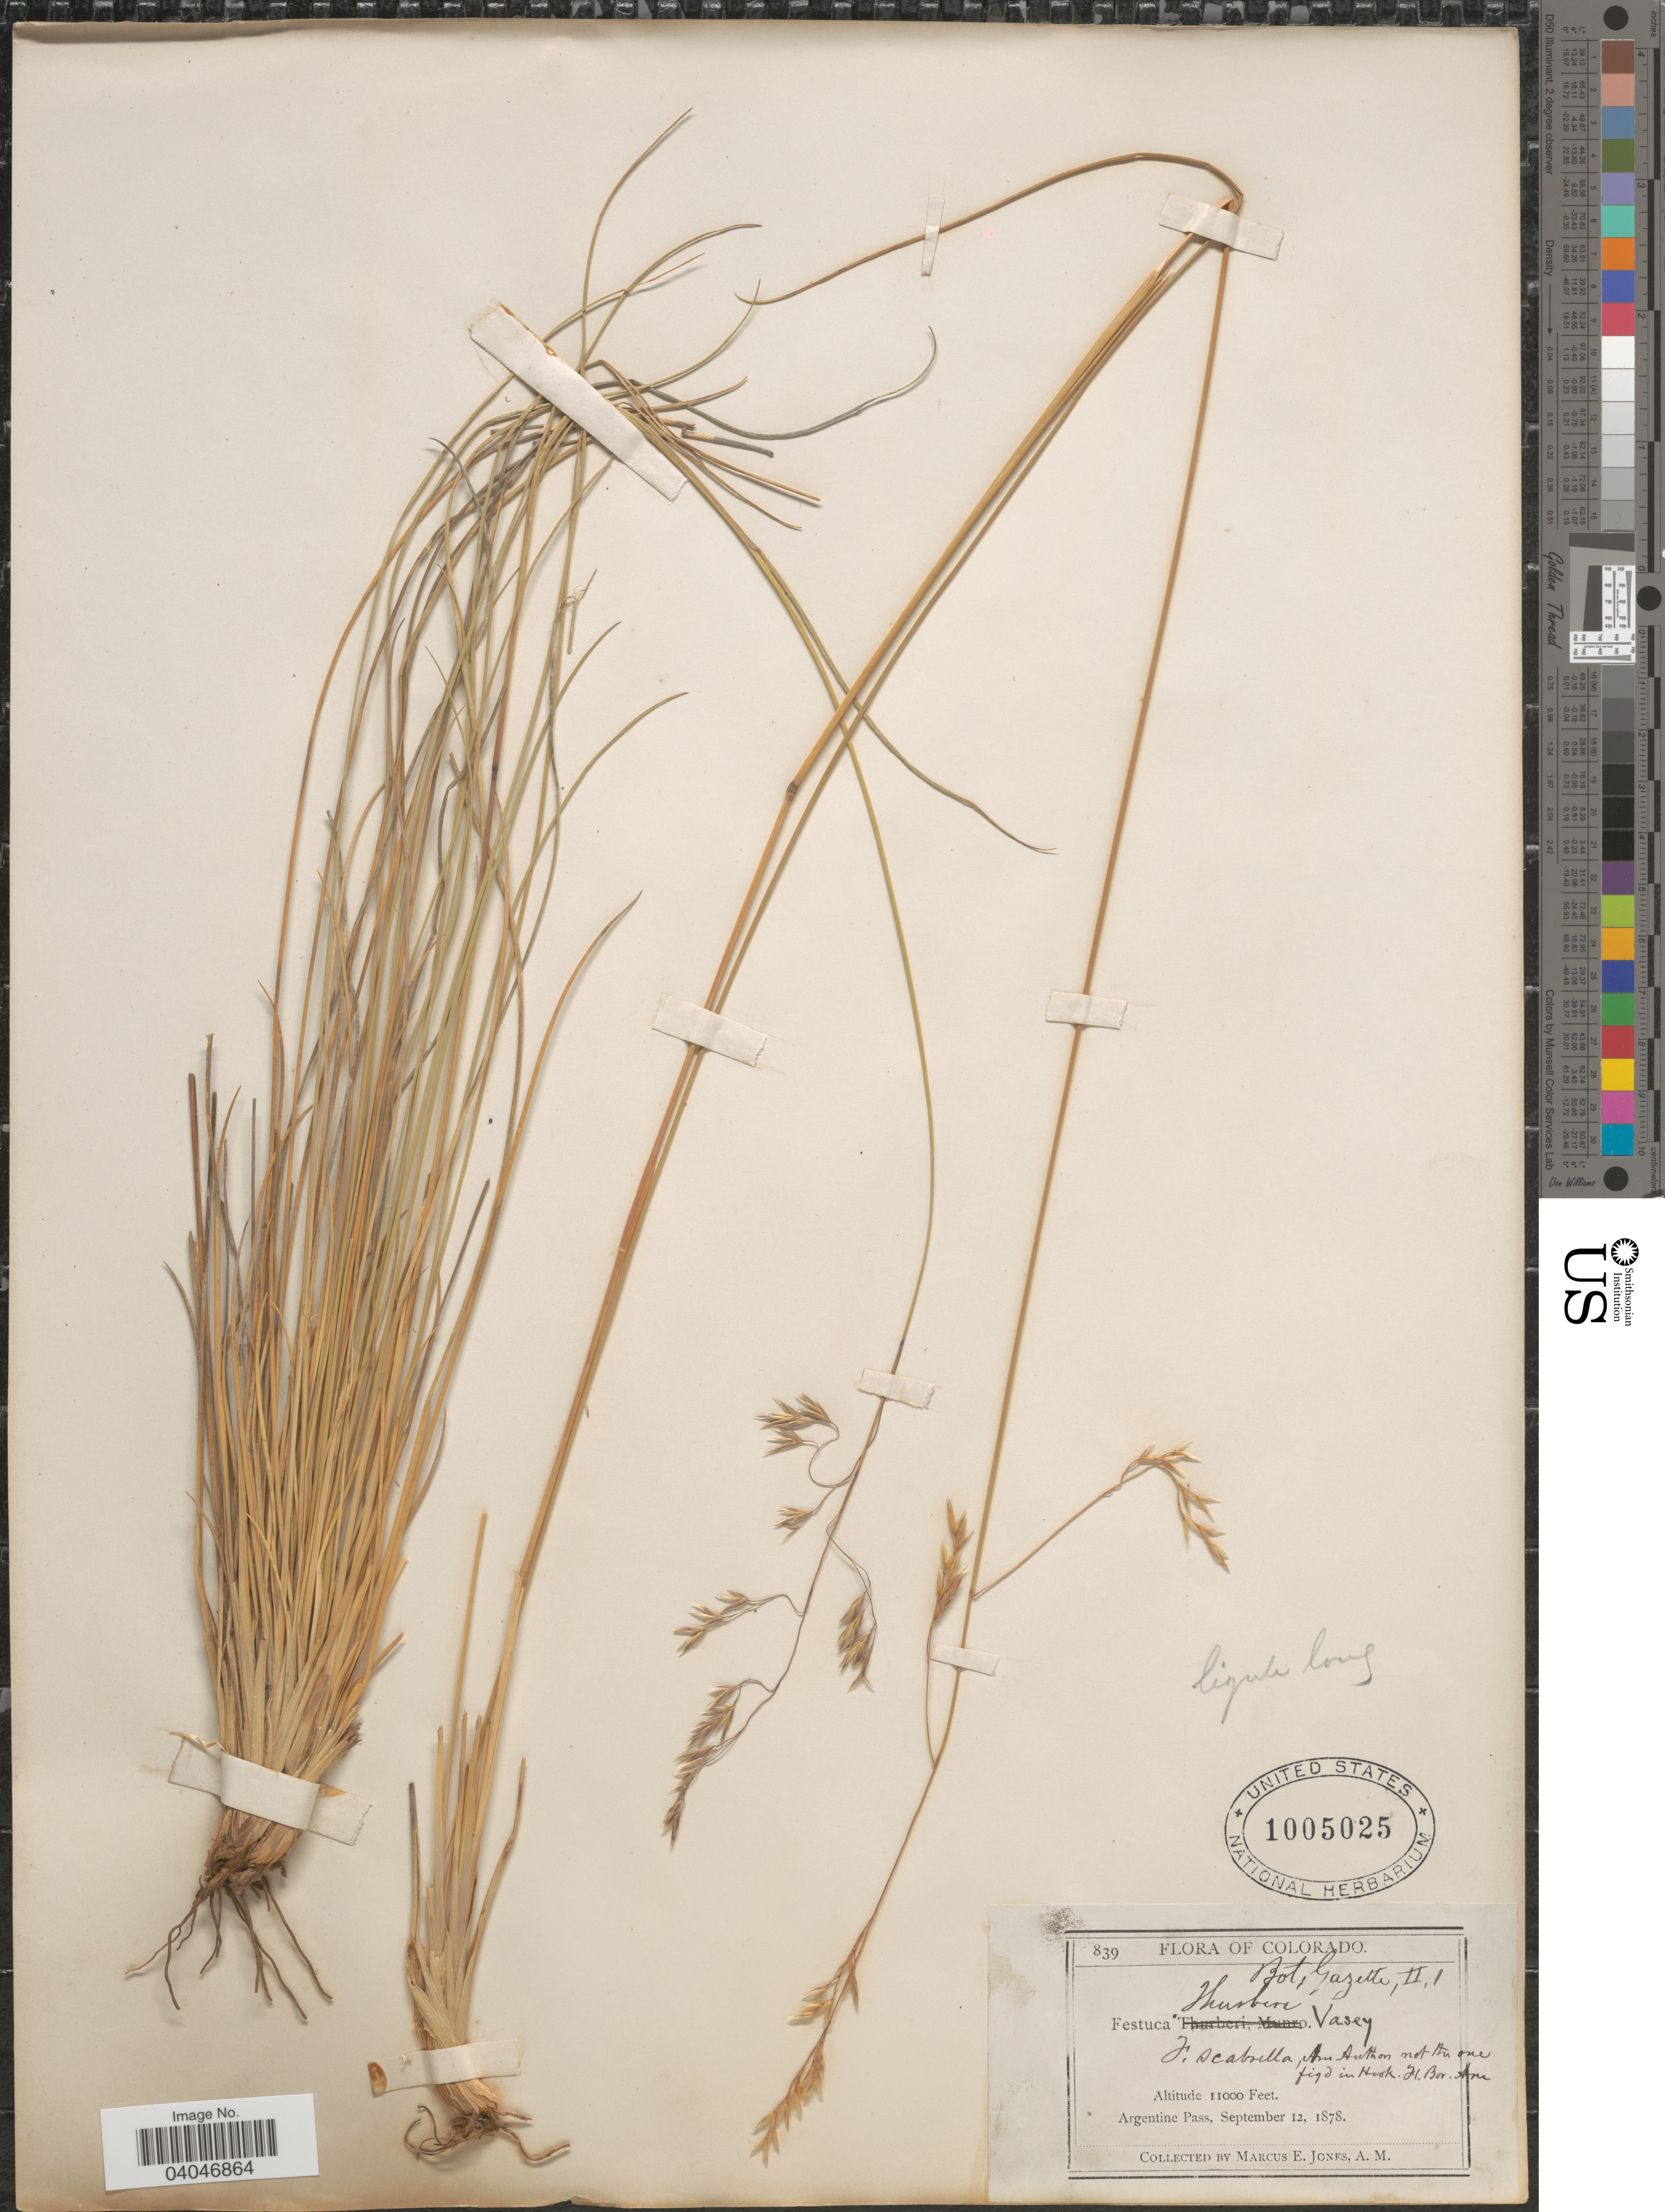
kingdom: Plantae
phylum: Tracheophyta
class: Liliopsida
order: Poales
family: Poaceae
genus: Festuca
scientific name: Festuca thurberi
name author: Vasey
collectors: M. E. Jones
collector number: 839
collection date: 1878-09-12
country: United States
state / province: Colorado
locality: Argentine Pass.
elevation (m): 3353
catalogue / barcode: US 1005025